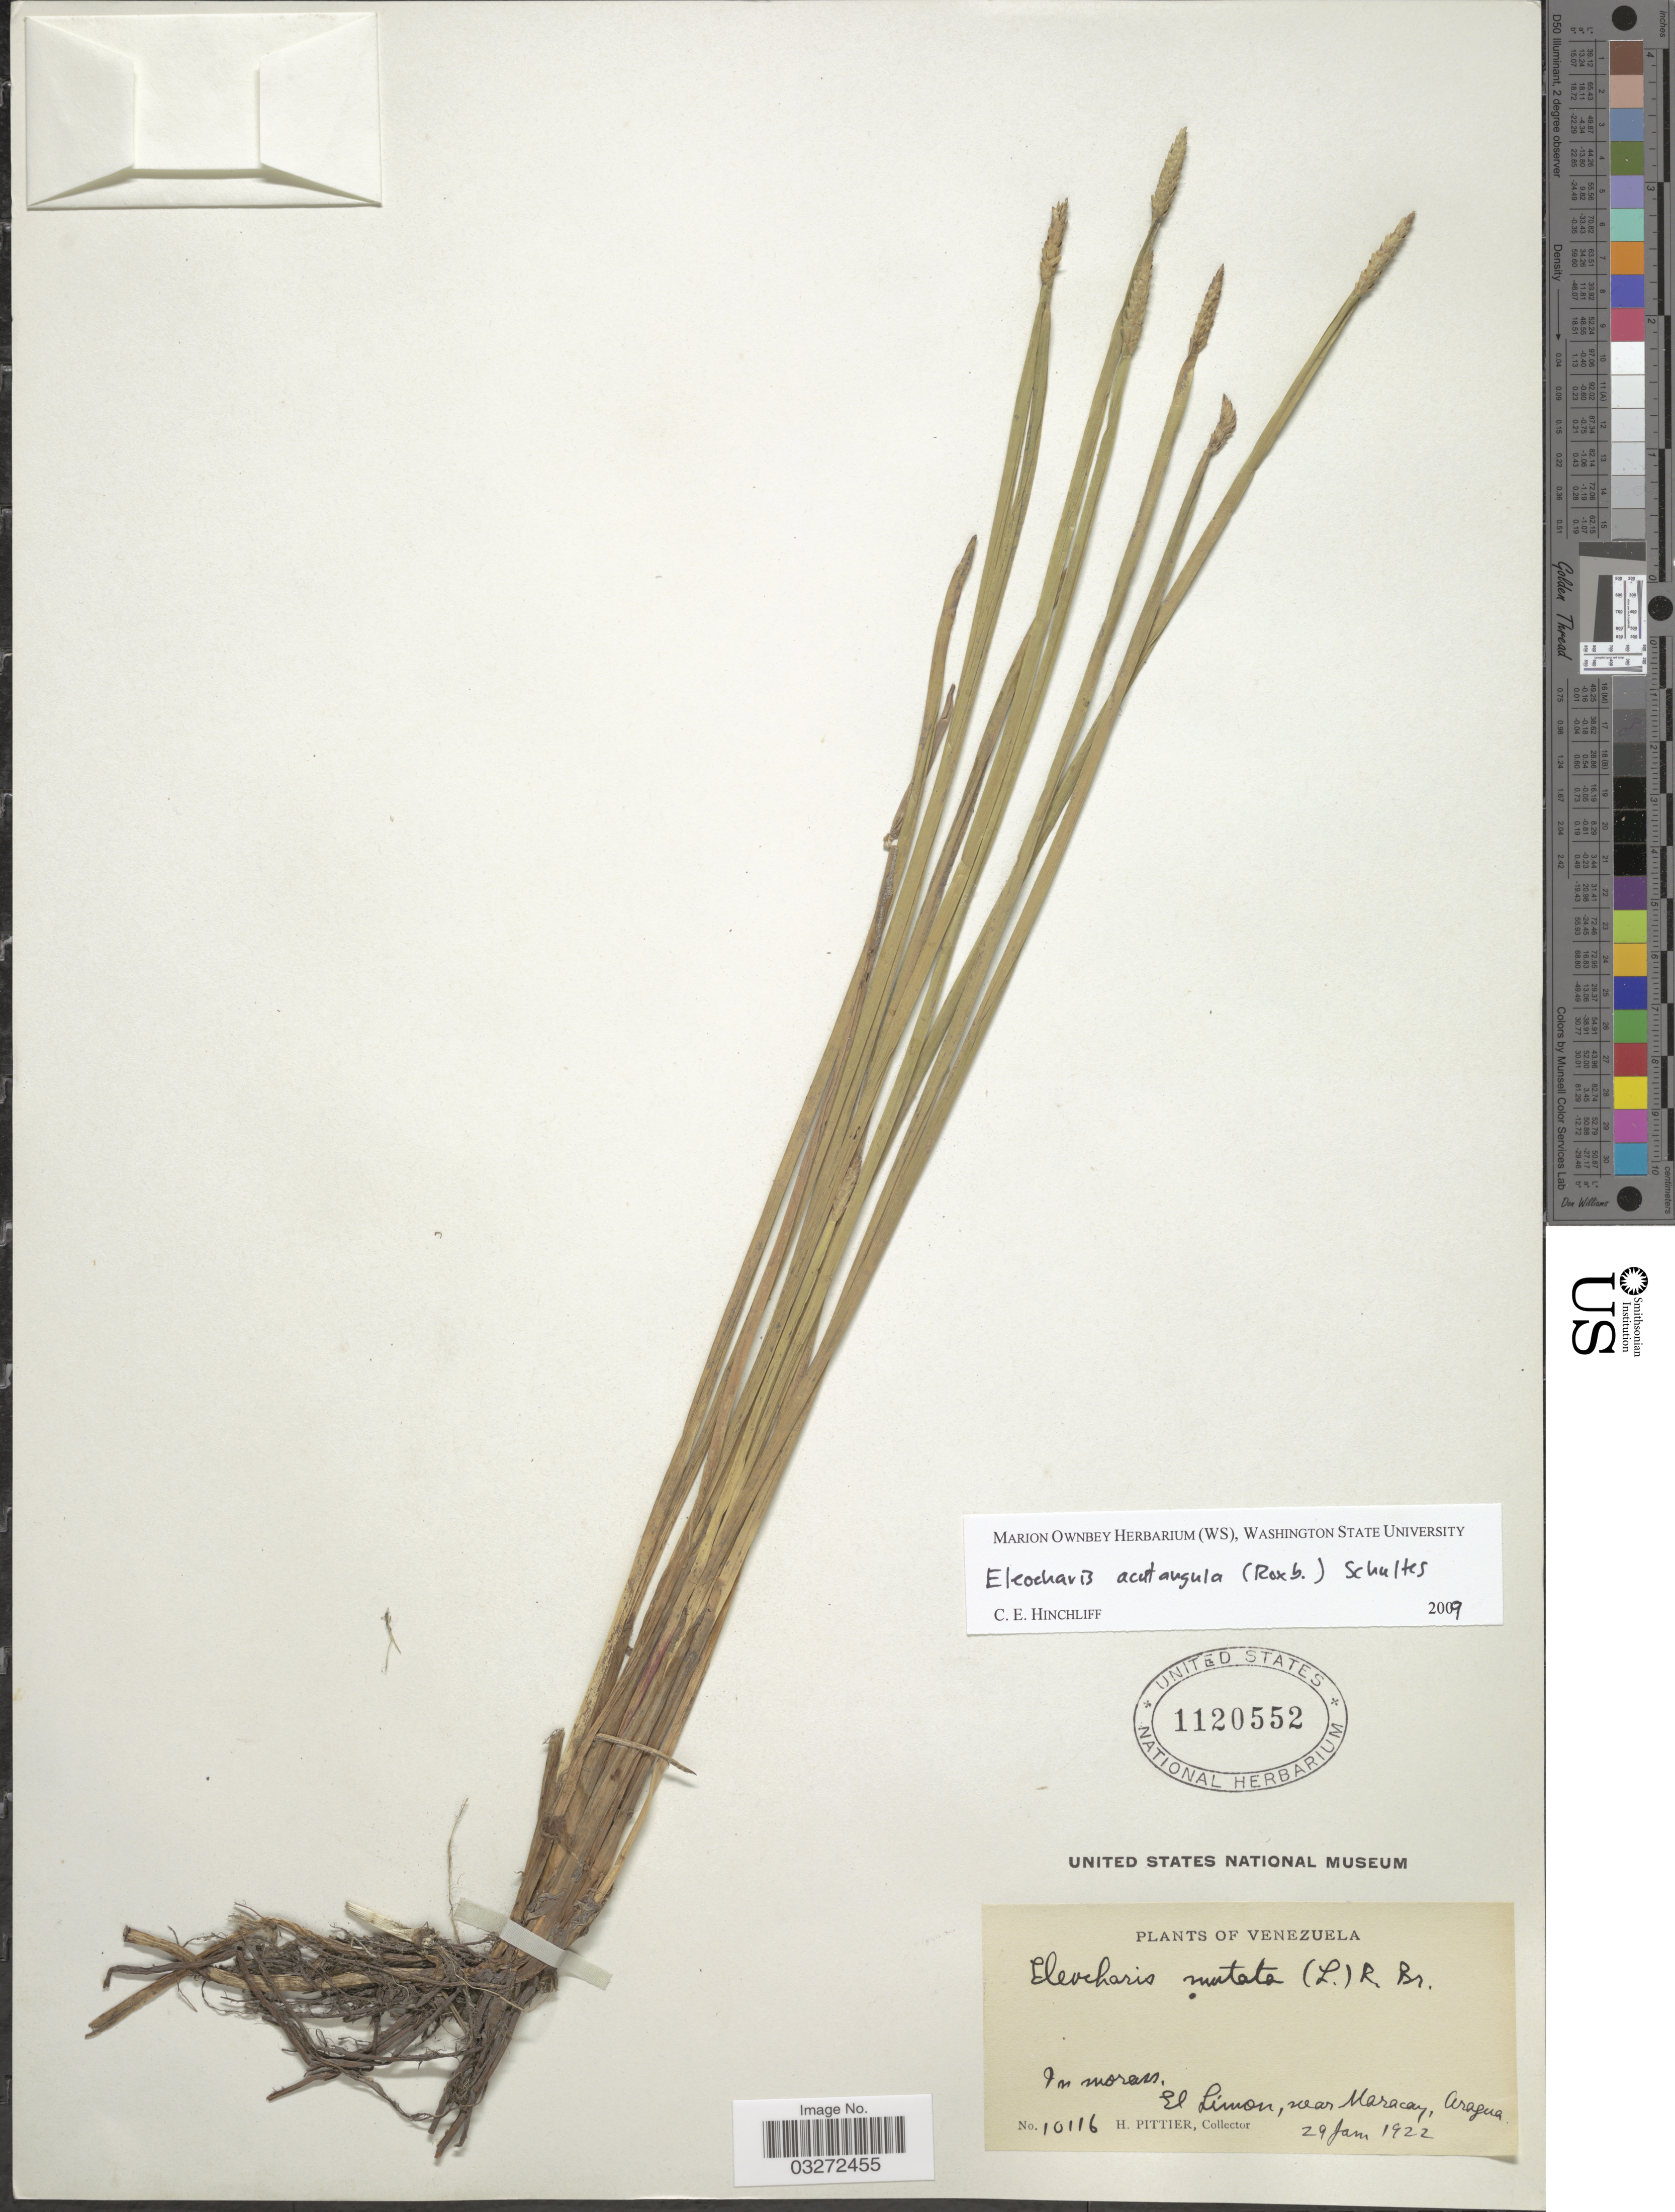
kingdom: Plantae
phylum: Tracheophyta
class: Liliopsida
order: Poales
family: Cyperaceae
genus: Eleocharis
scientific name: Eleocharis acutangula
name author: (Roxb.) Schult.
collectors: H. F. Pittier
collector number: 10116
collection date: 1922-01-29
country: Venezuela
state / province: Aragua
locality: El Limon, near Maracay.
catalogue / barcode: US 1120552